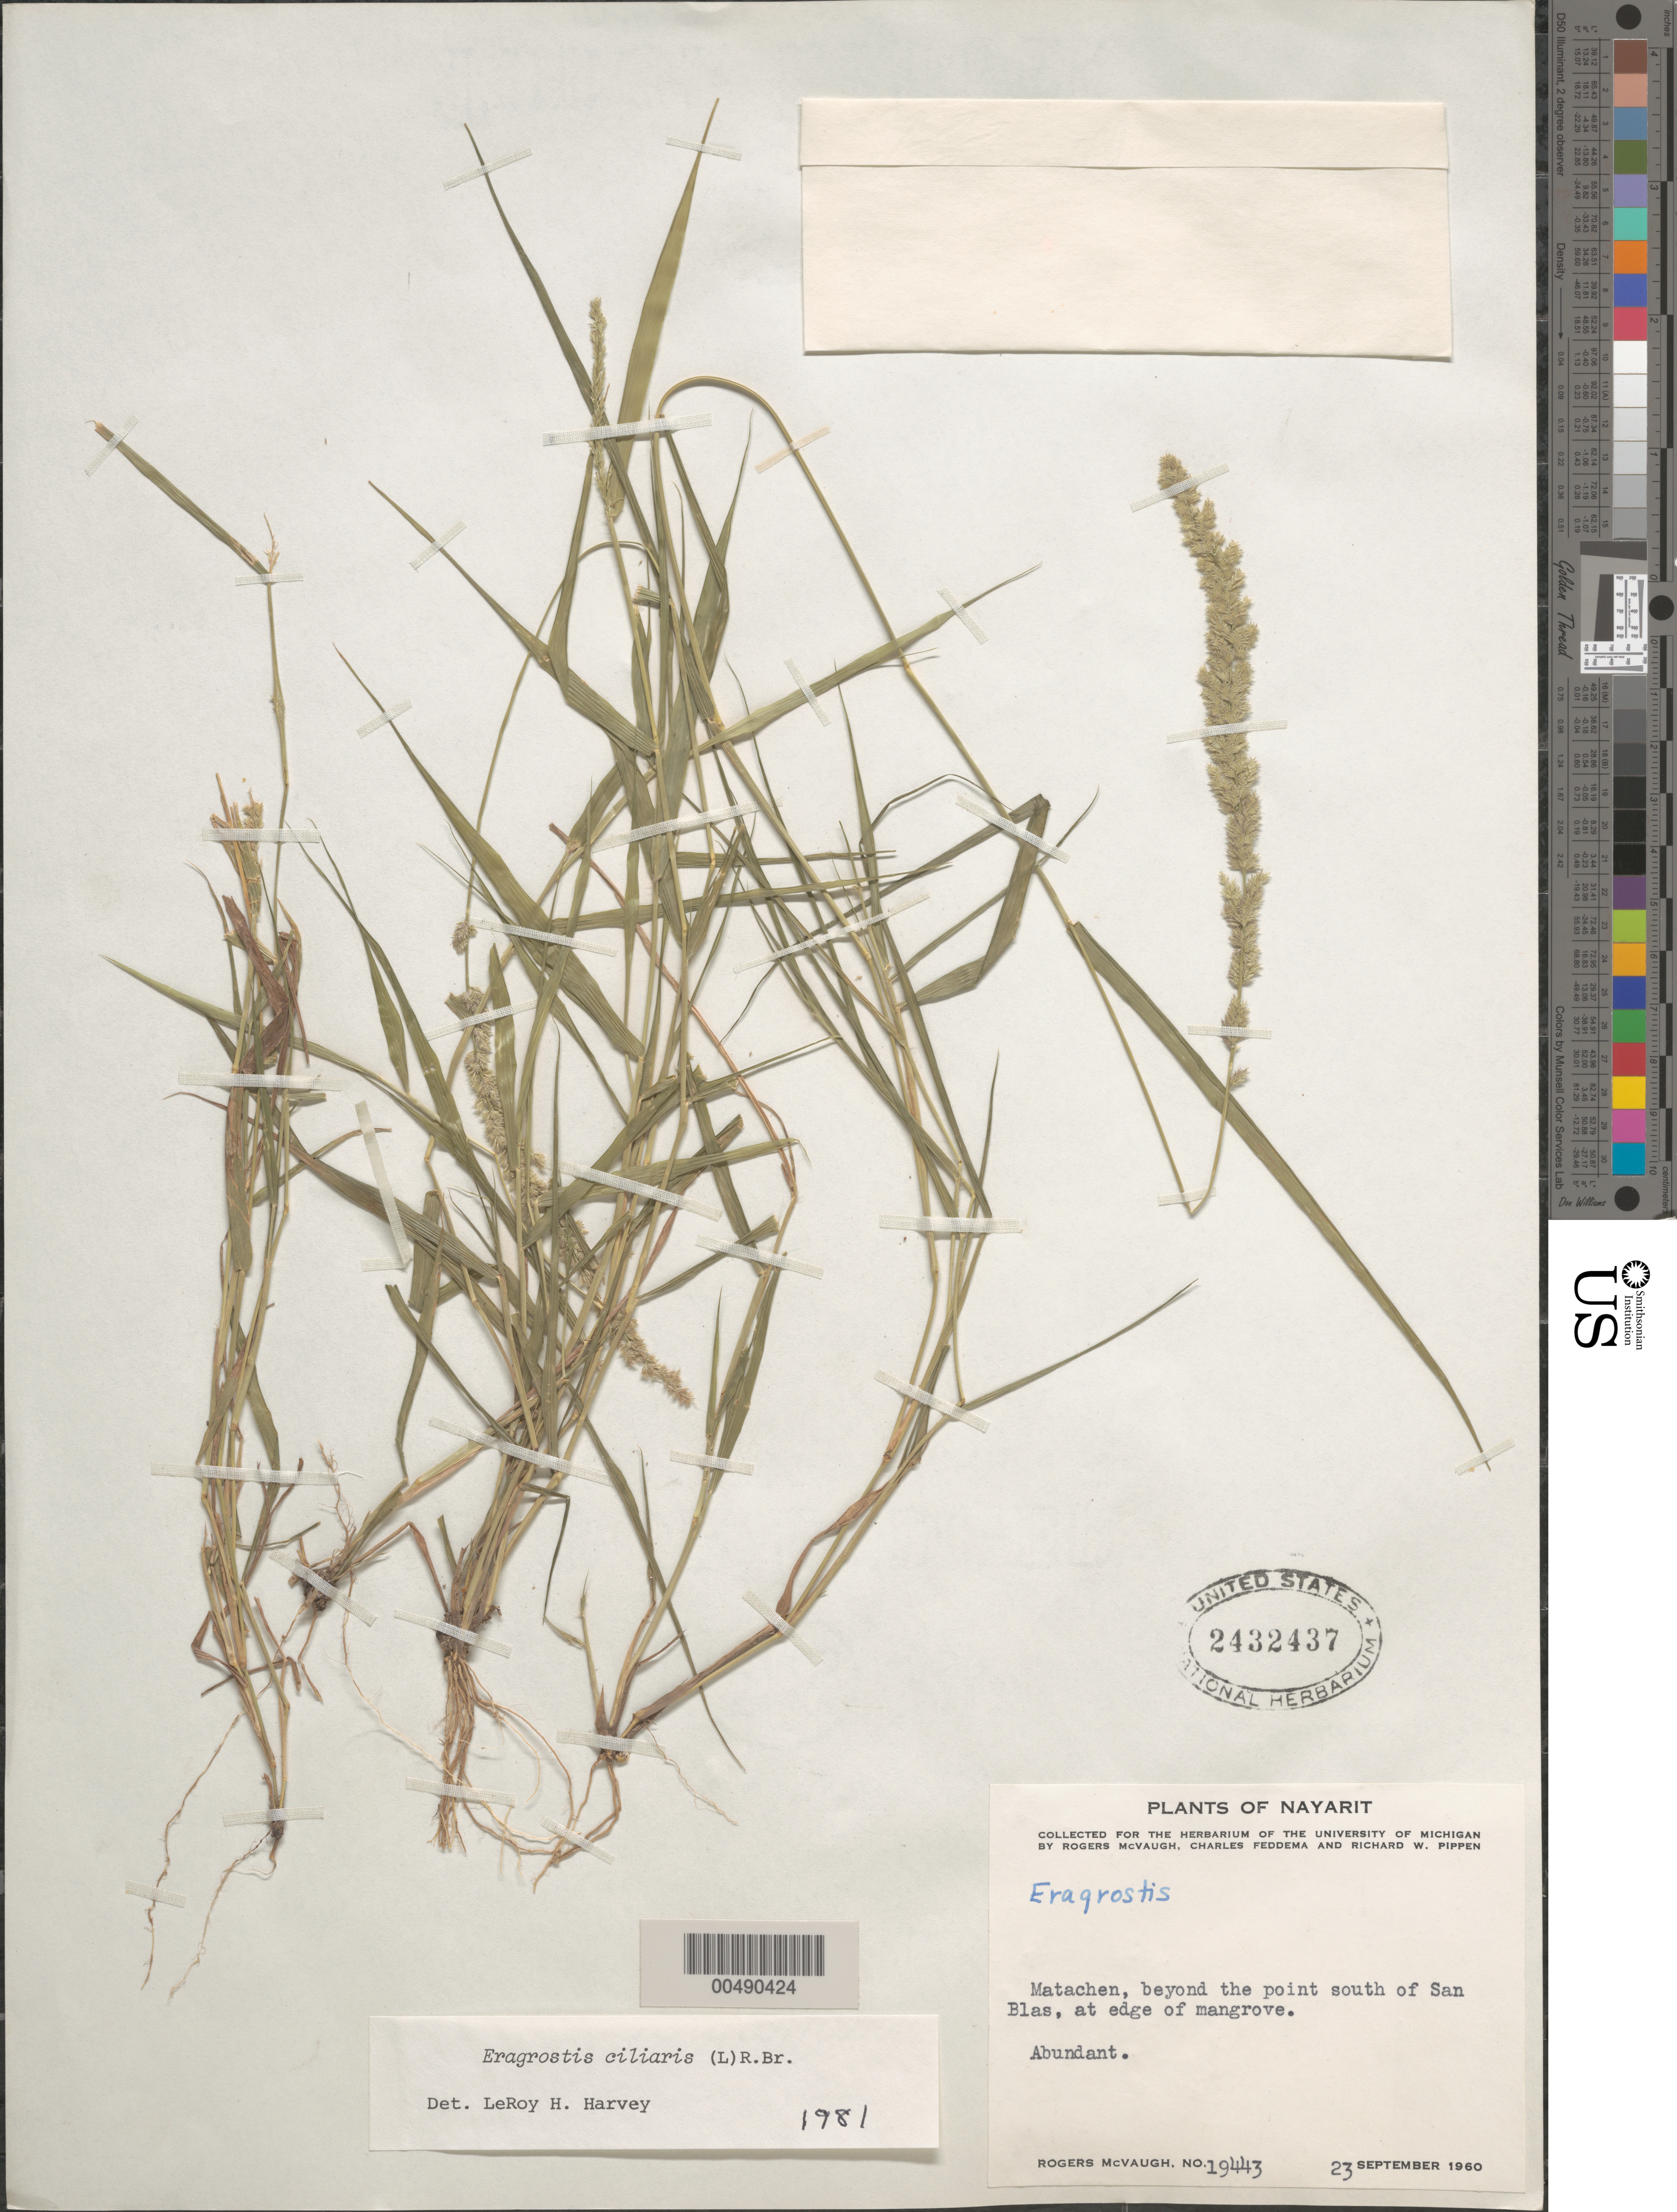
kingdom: Plantae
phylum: Tracheophyta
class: Liliopsida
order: Poales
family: Poaceae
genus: Eragrostis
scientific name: Eragrostis ciliaris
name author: (L.) R. Br.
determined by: Harvey, L. H.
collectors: R. McVaugh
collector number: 19443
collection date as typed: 23 Sep 1960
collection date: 1960-09-23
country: Mexico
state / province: Nayarit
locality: Matachen, beyond the point S of San Blas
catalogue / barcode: US 2432437